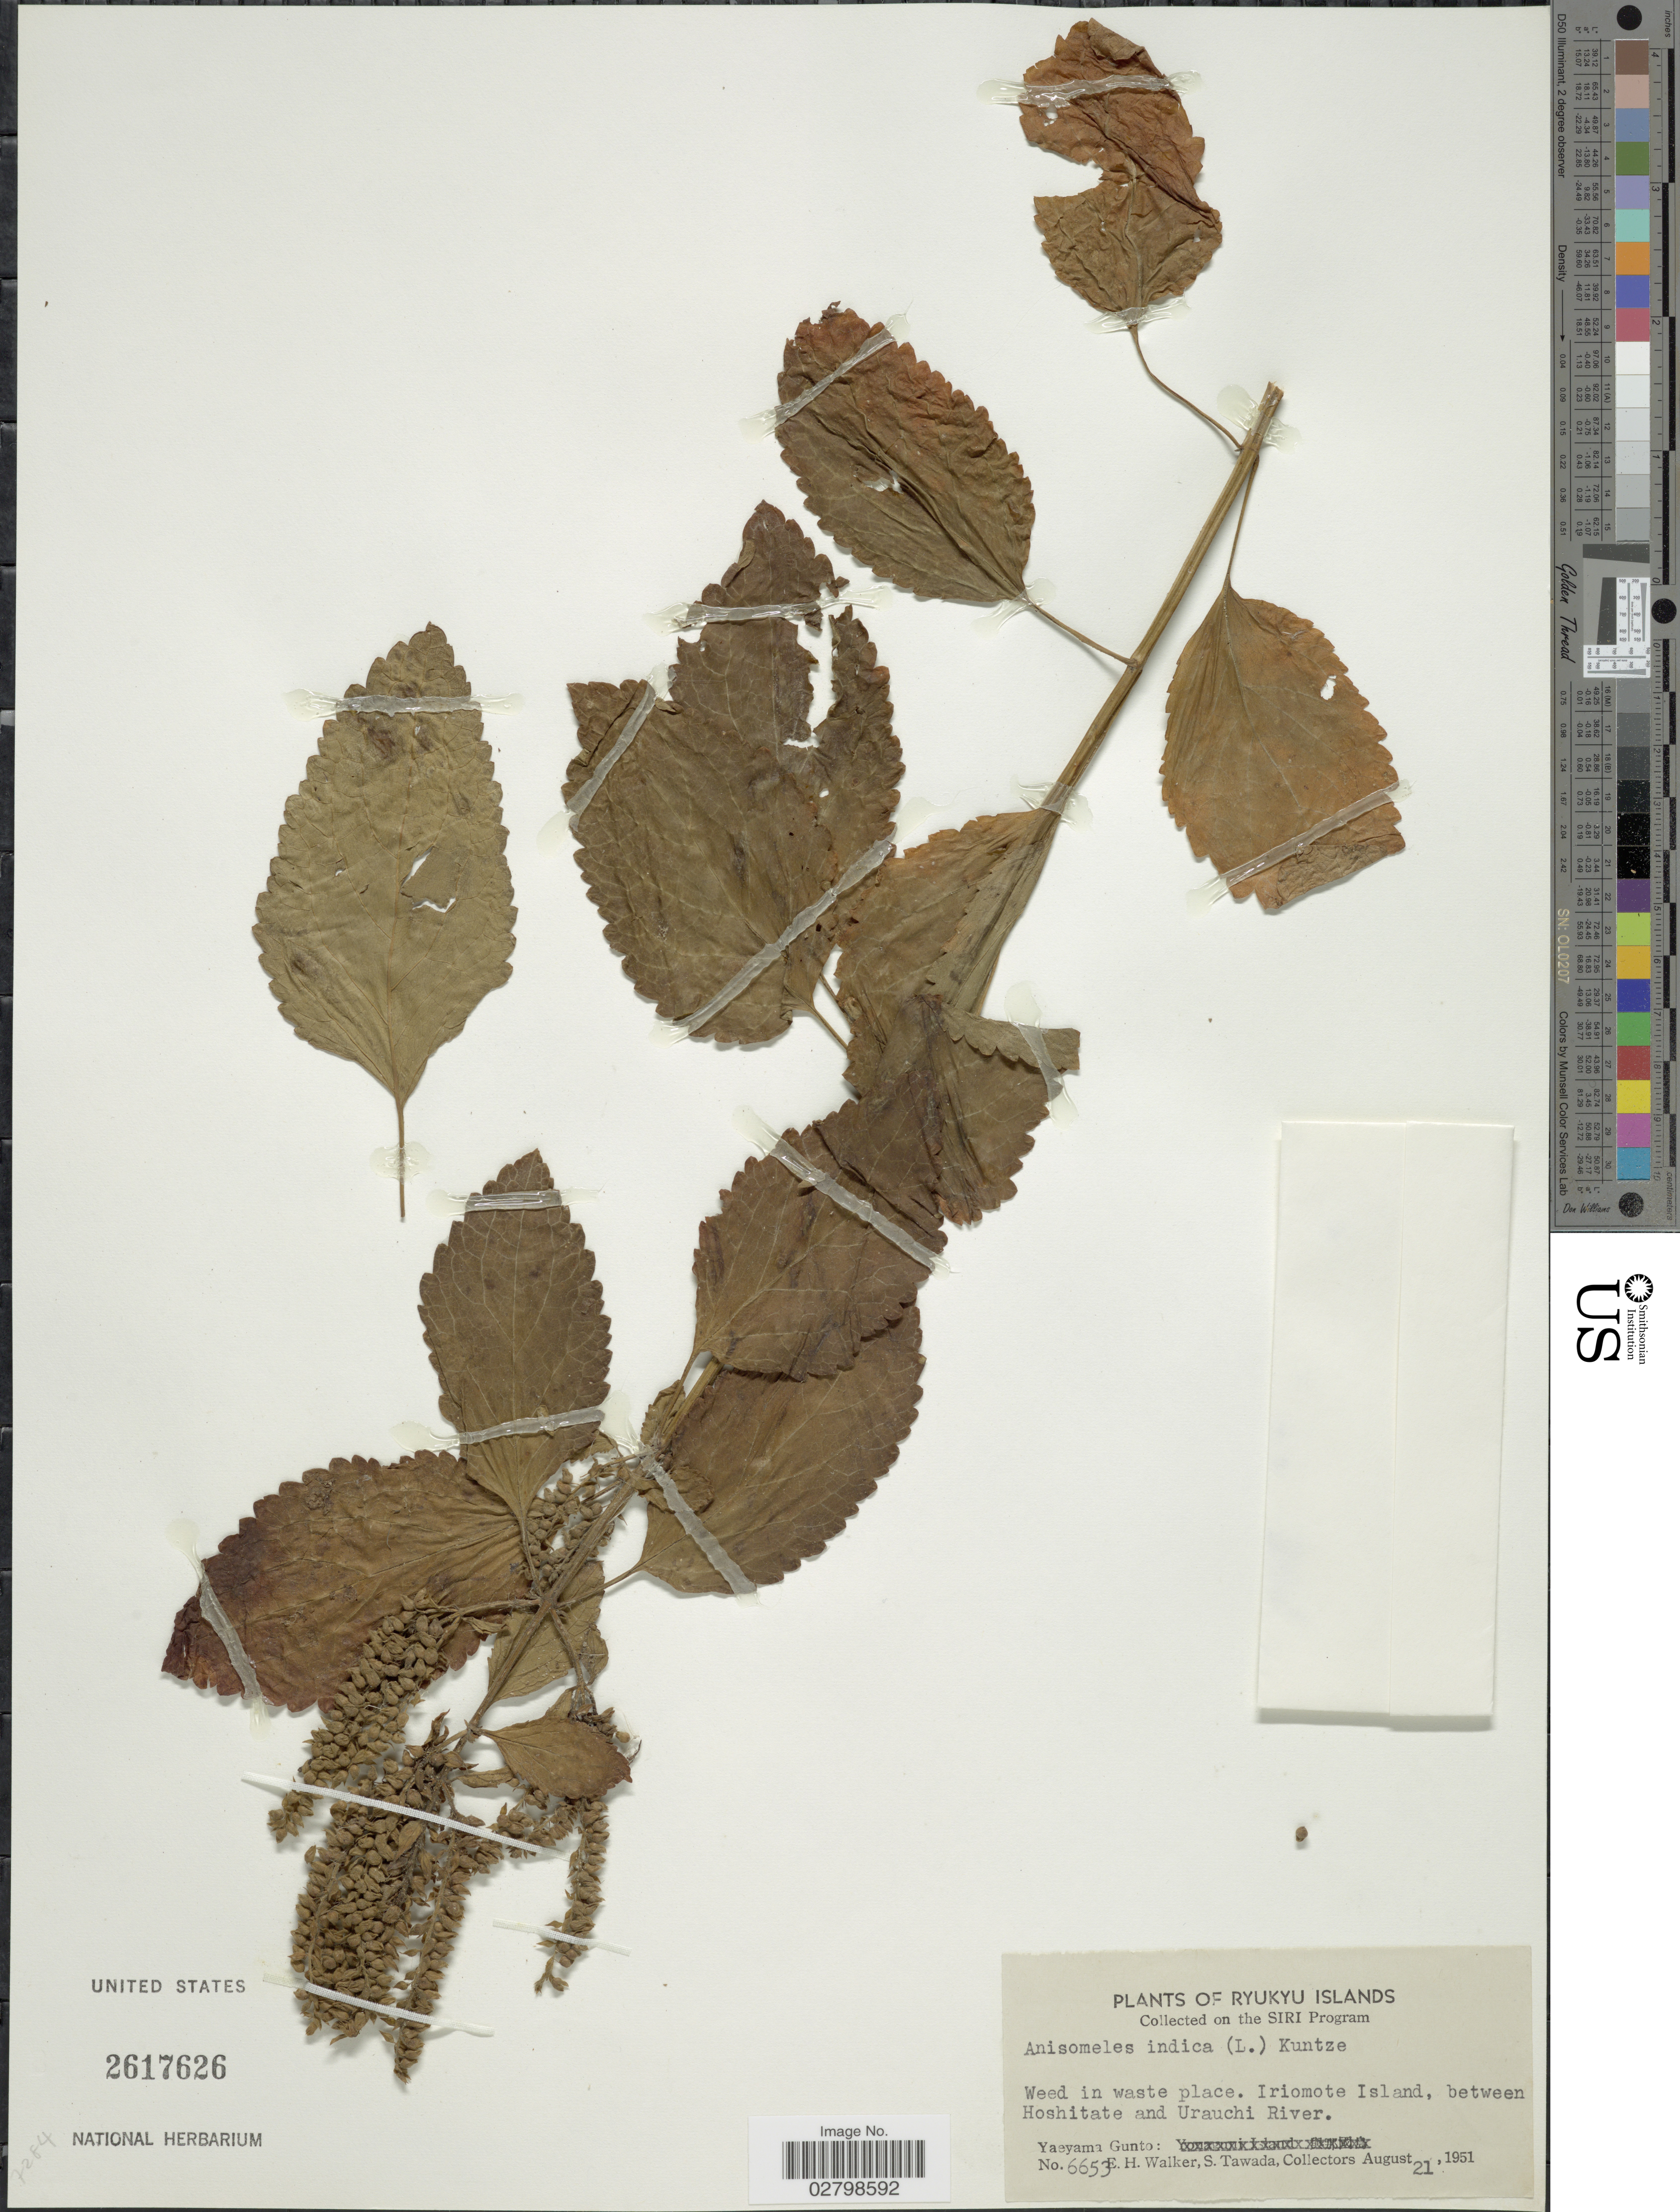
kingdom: Plantae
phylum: Tracheophyta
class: Magnoliopsida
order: Lamiales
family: Lamiaceae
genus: Anisomeles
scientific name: Anisomeles indica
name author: (L.) Kuntze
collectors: E. H. Walker & S. Tawada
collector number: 6653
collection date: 1951-08-21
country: Japan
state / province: Okinawa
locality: Ryukyu Islands. Iriomote Island, between Hoshitate and Urauchi River. Yaeyama Gunto.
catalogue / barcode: US 2617626